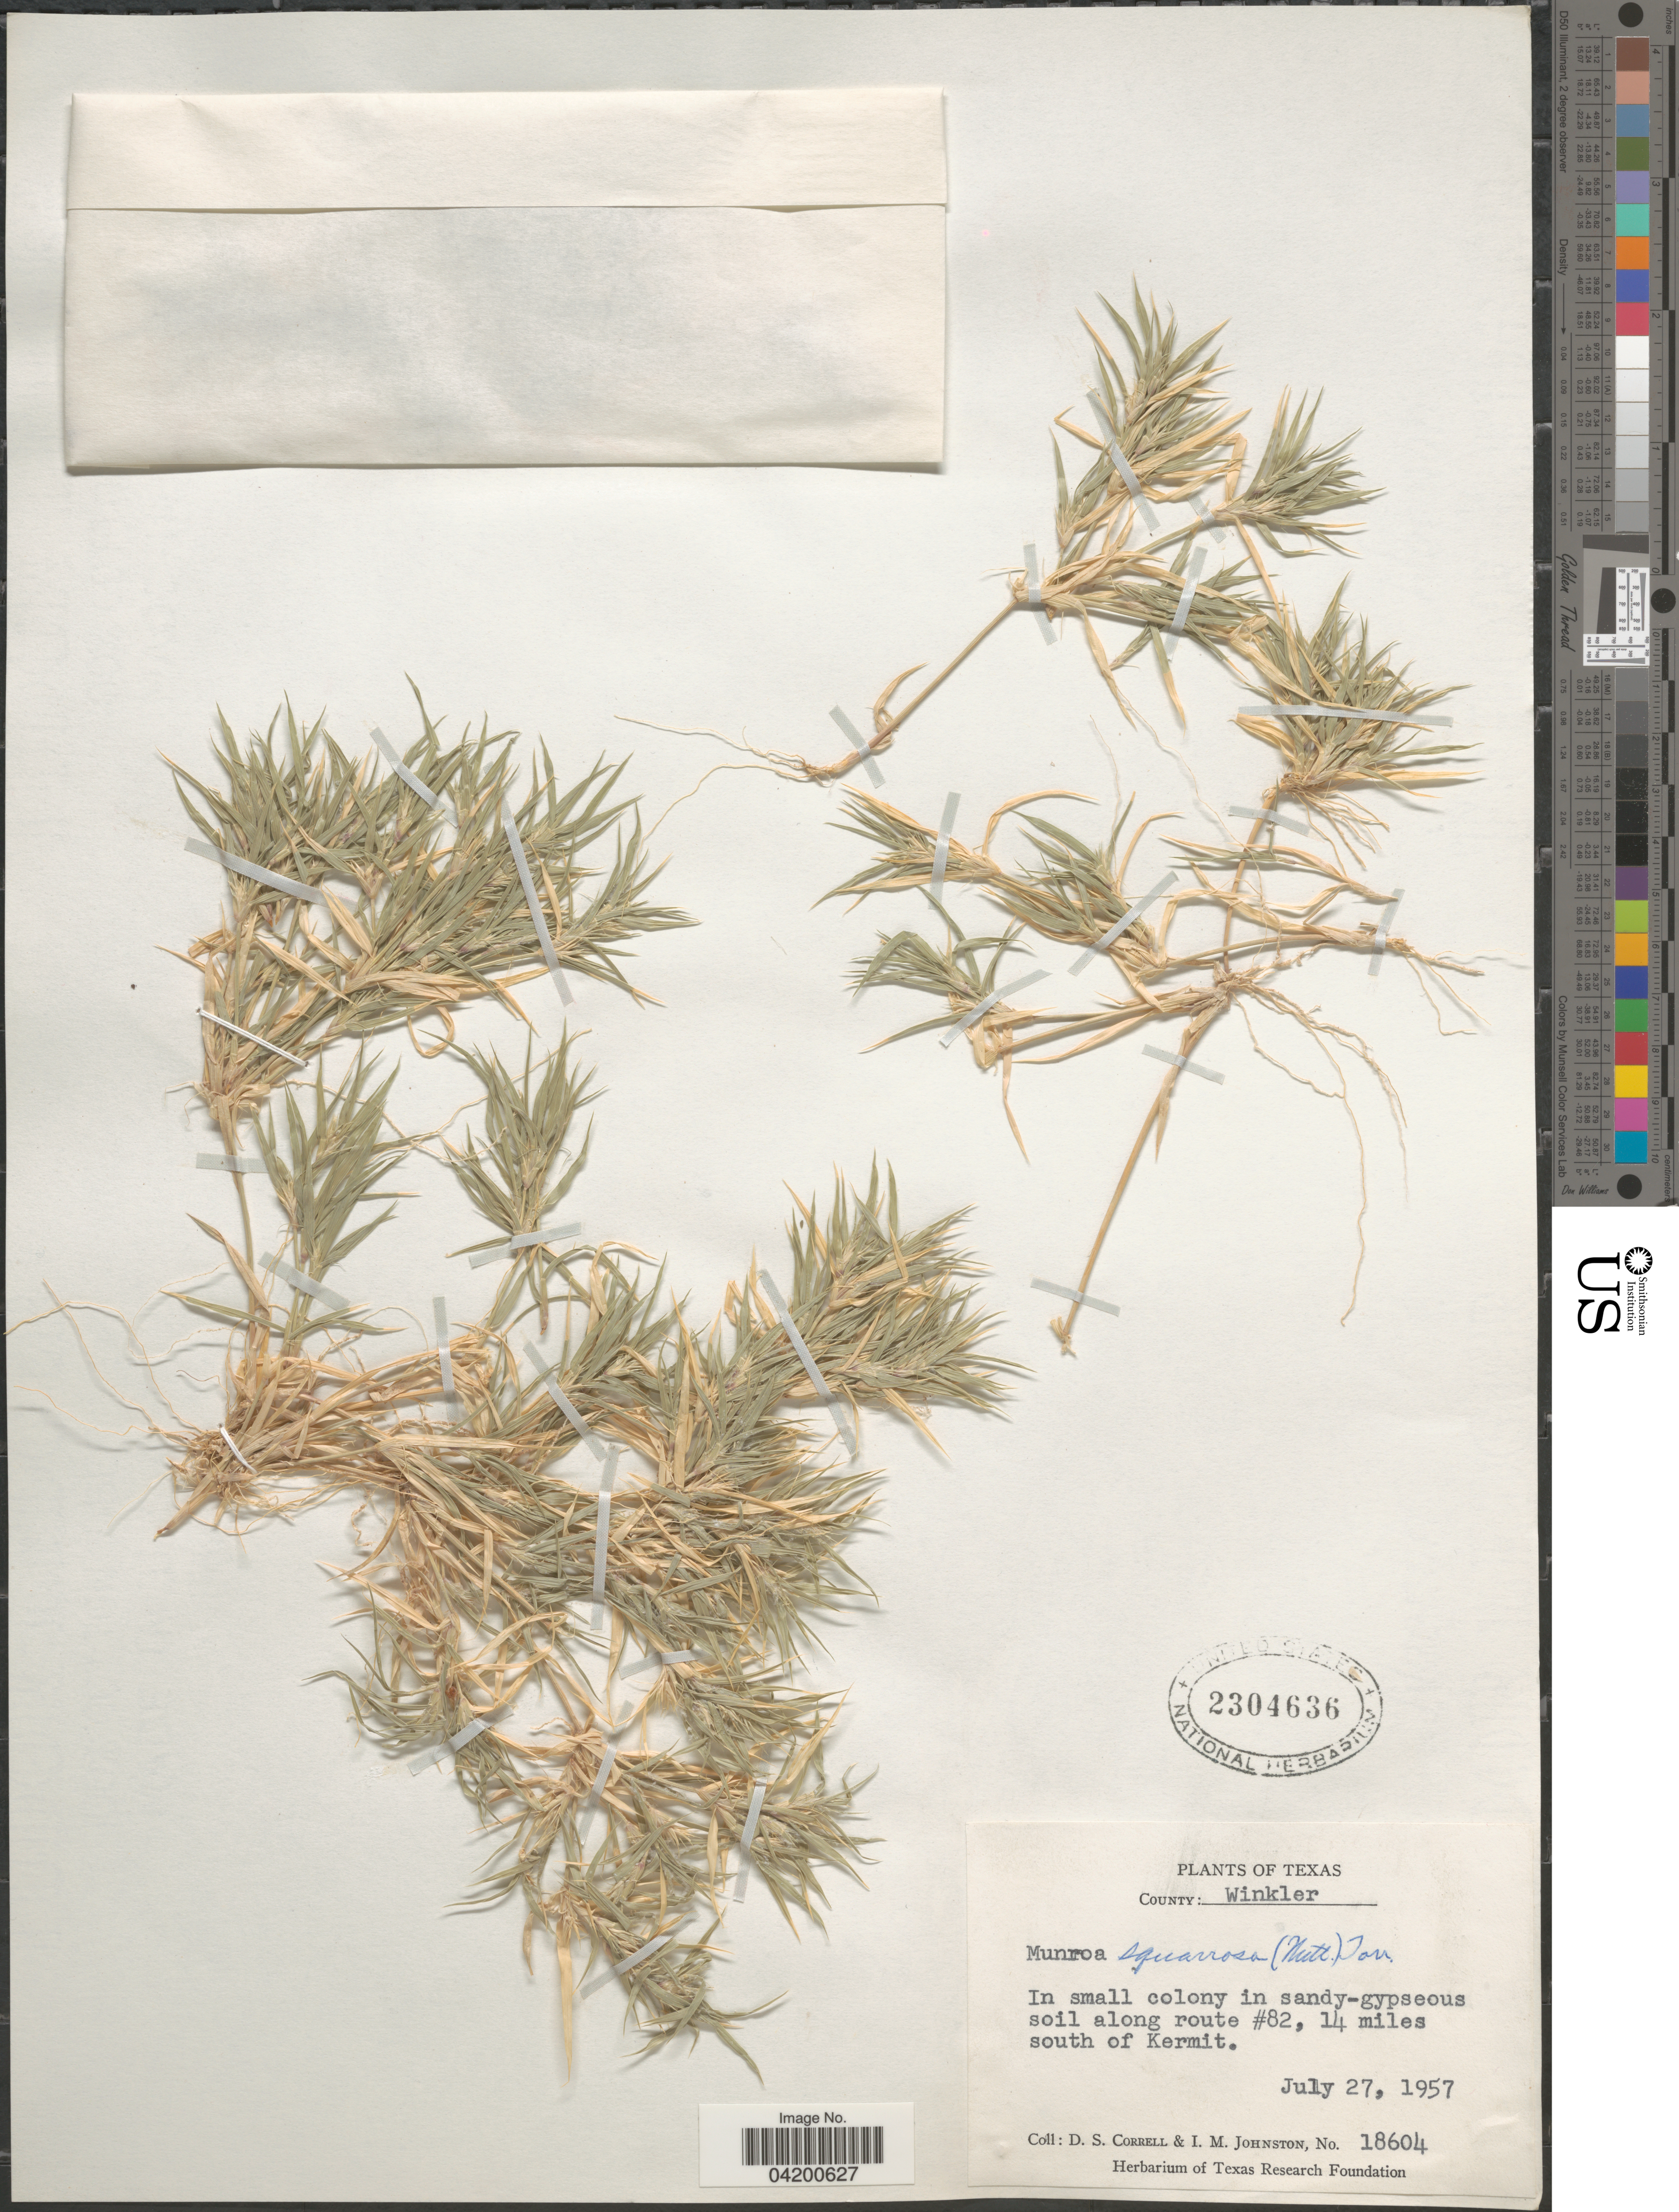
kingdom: Plantae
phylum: Tracheophyta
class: Liliopsida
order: Poales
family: Poaceae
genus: Munroa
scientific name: Munroa squarrosa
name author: (Nutt.) Torr.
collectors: D. S. Correll & I.M. Johnston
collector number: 18604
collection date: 1957-07-27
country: United States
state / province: Texas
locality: County: Winkler. Along route #82, 14 miles south of Kermit.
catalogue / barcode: US 2304636